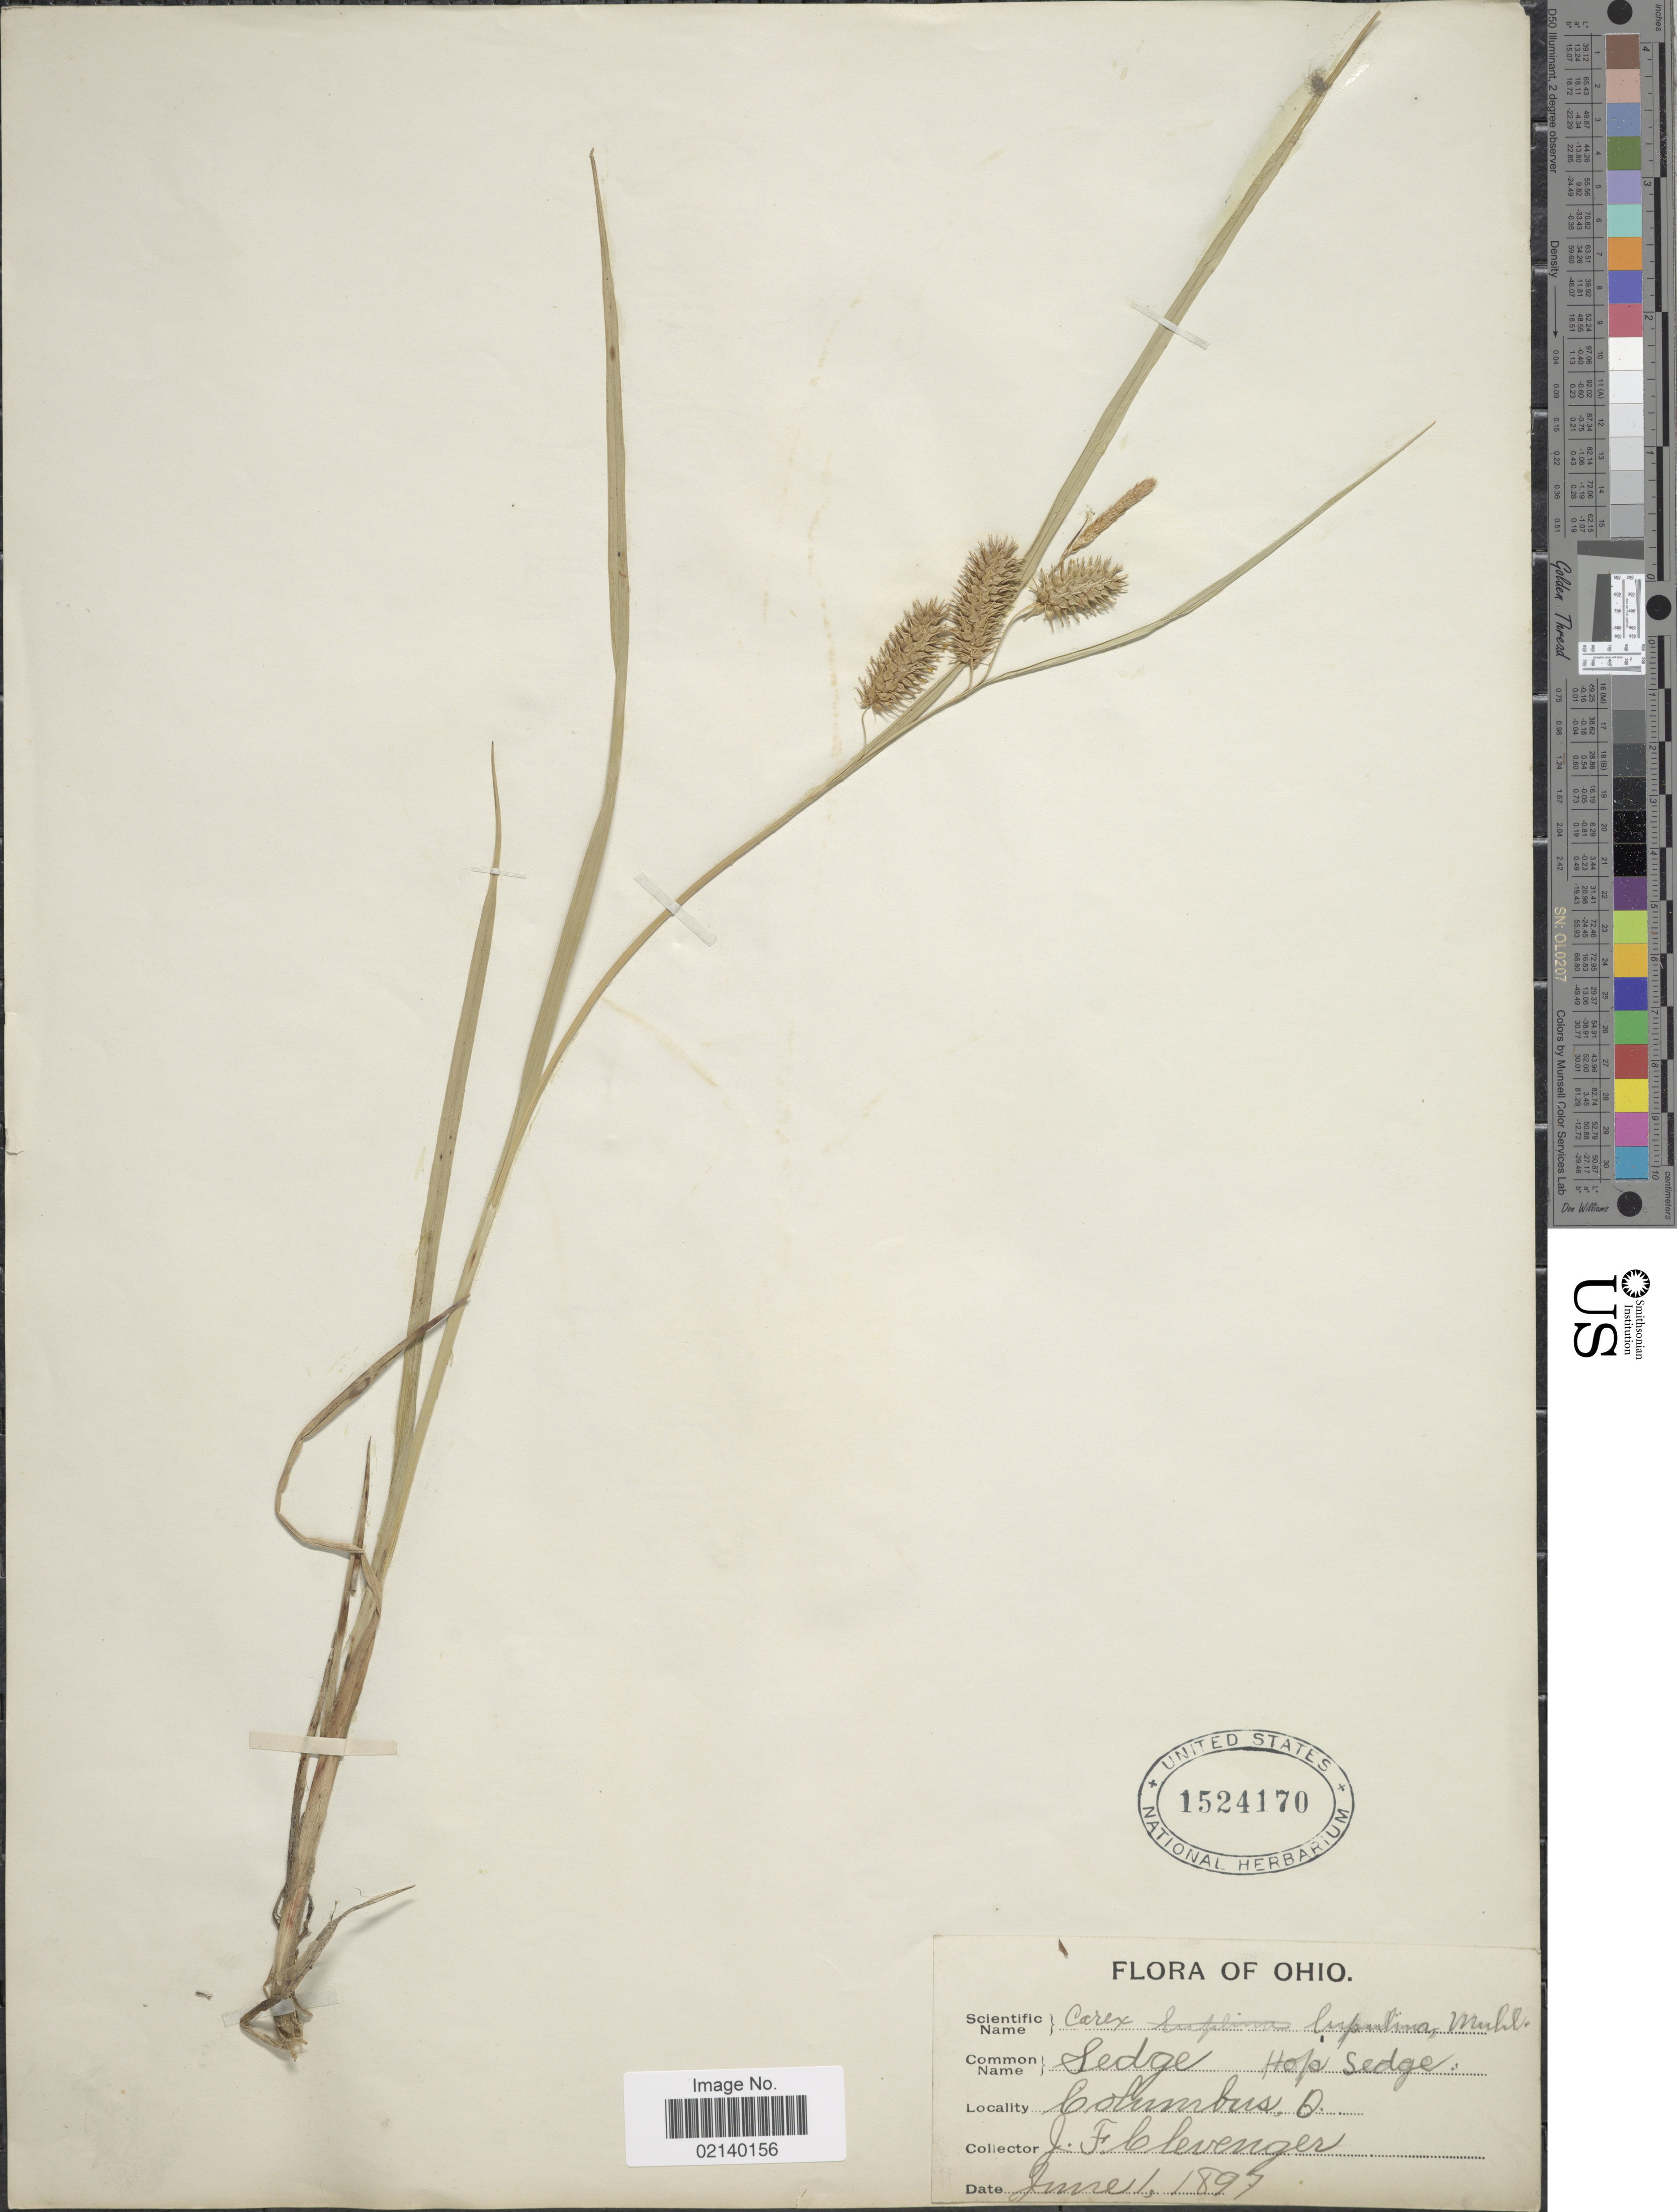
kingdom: Plantae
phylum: Tracheophyta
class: Liliopsida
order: Poales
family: Cyperaceae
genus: Carex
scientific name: Carex hystericina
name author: Muhl. ex Willd.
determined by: Strong, Mark T., (BOT), Smithsonian Institution - National Museum of Natural History (UNITED STATES)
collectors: J. F. Clevenger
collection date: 1897-06-01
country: United States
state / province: Ohio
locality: Columbus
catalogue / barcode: US 1524170